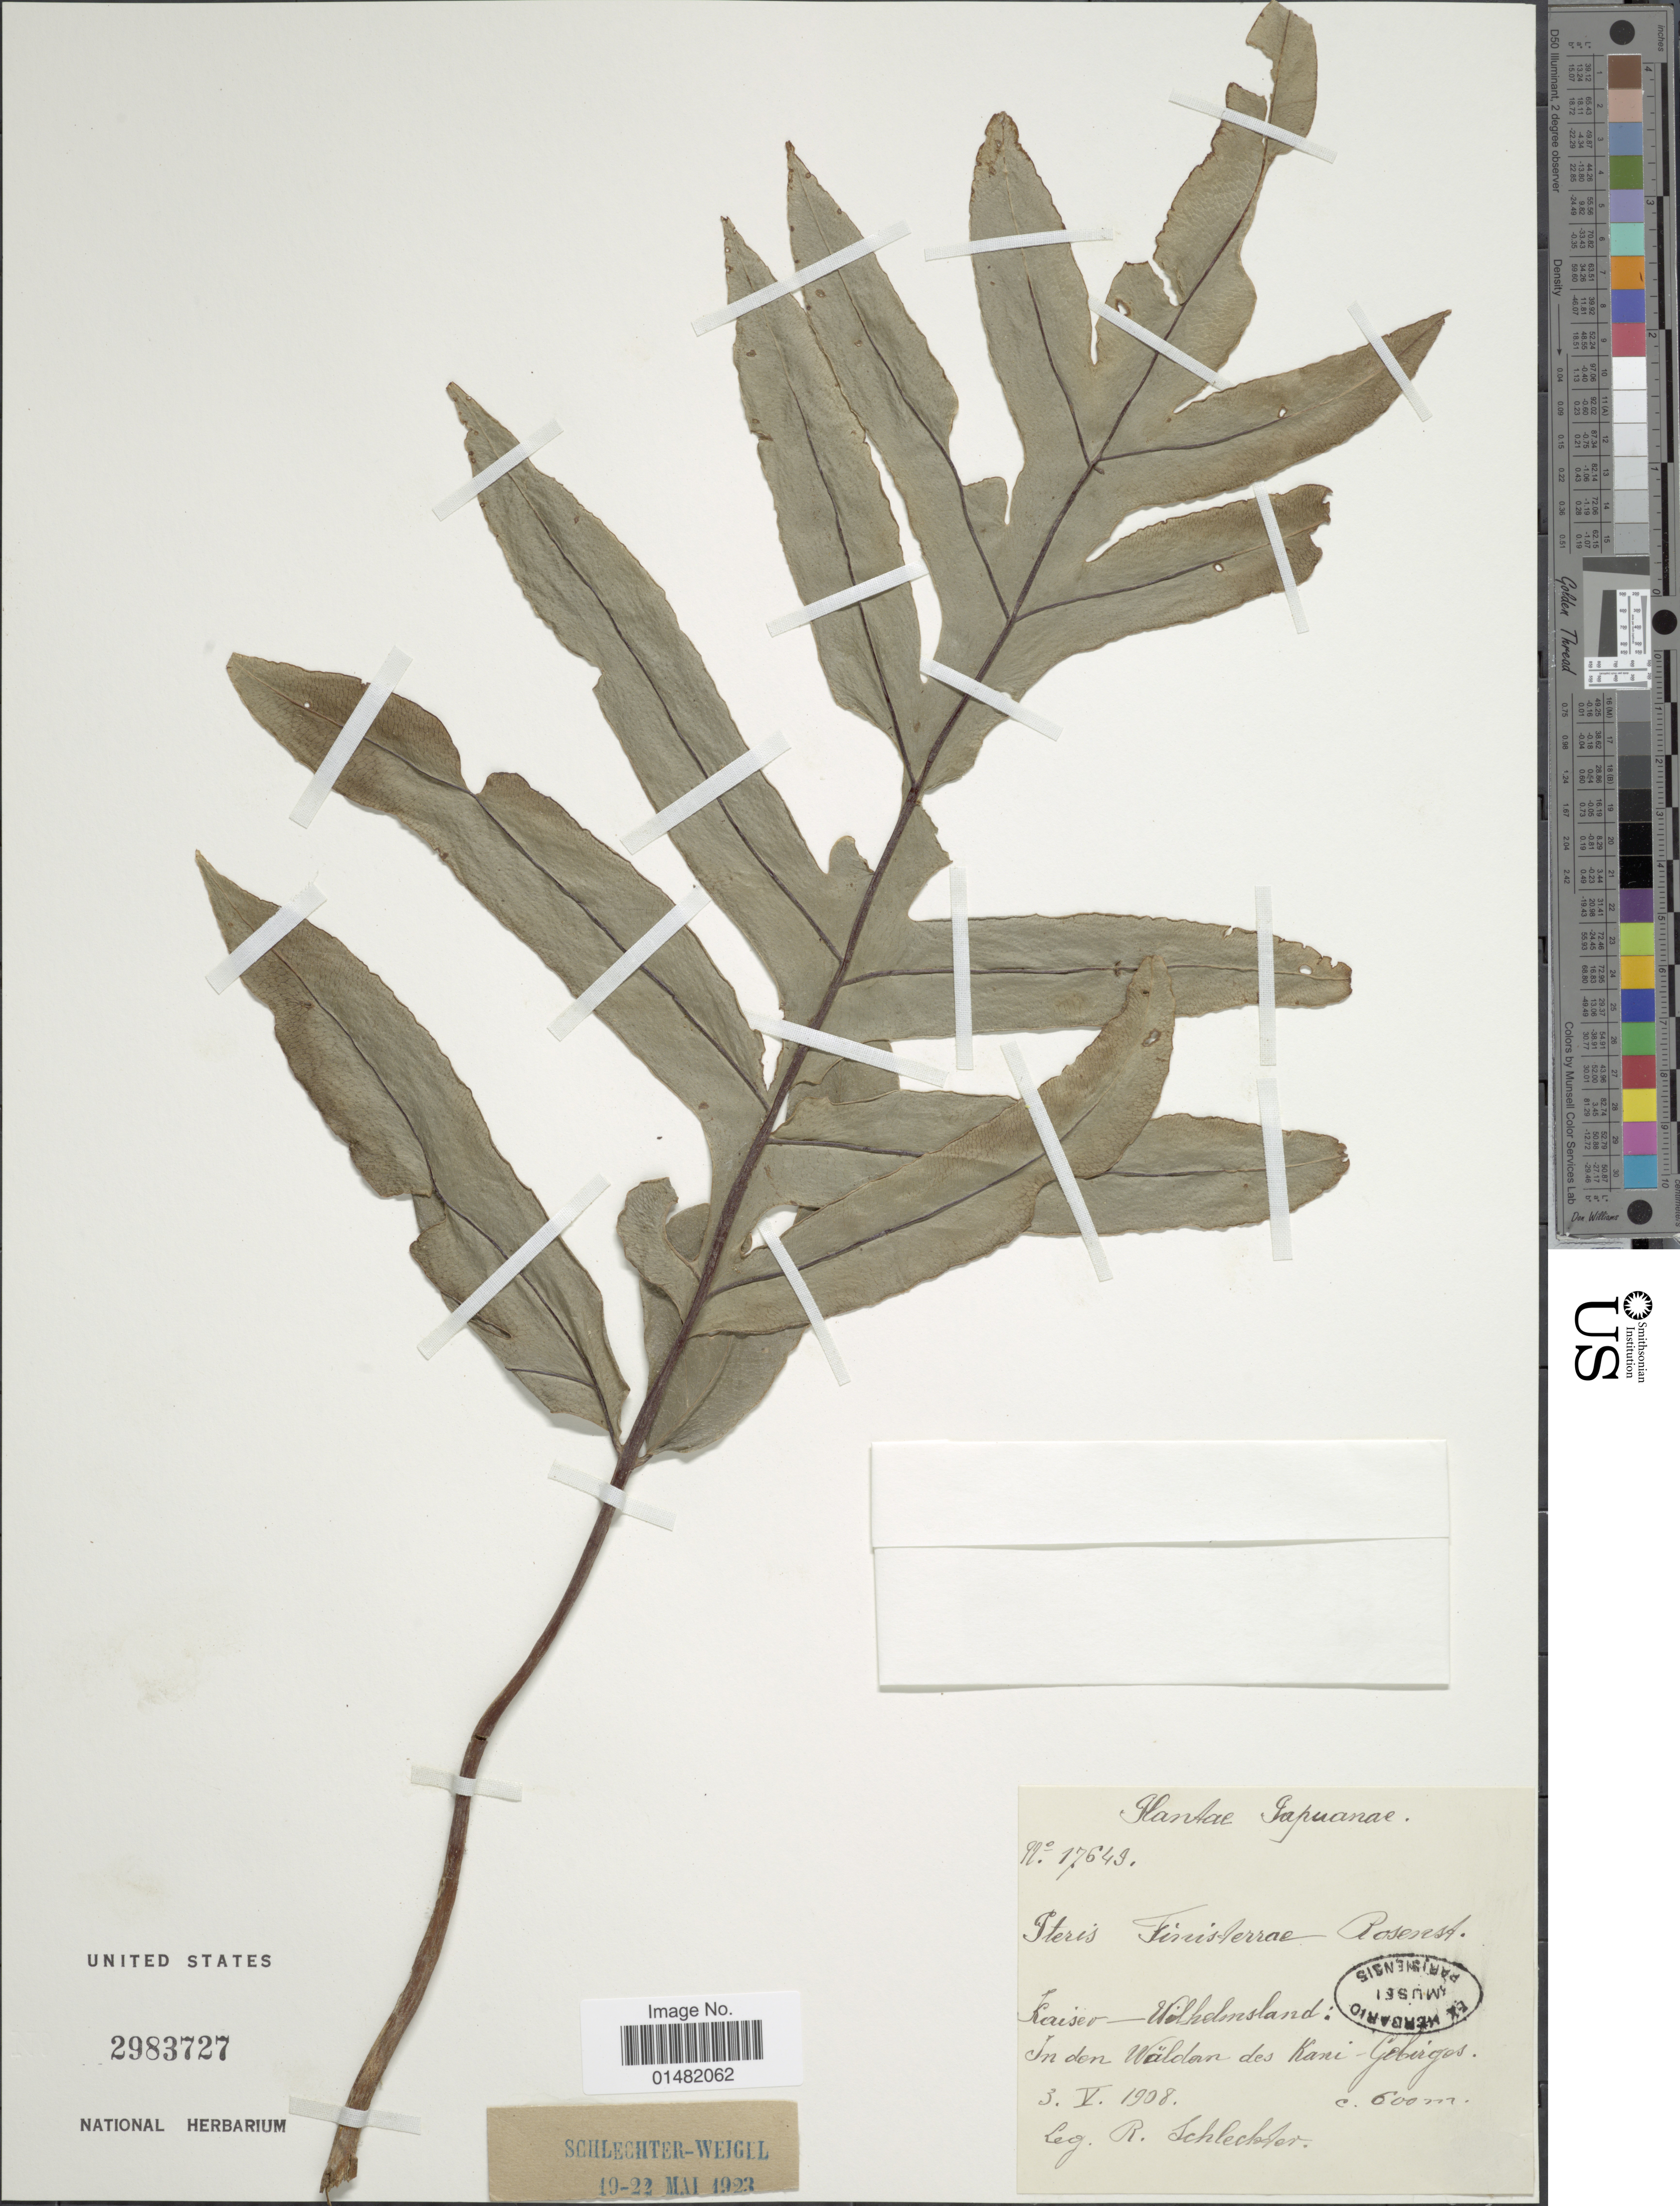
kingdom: Plantae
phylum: Tracheophyta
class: Polypodiopsida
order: Polypodiales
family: Pteridaceae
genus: Pteris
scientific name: Pteris warburgii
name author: Christ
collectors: F. R. R. Schlechter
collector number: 17649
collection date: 1908-05-03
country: Papua New Guinea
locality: In den Wäldern des Kani- gebirges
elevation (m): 600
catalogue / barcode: US 2983727